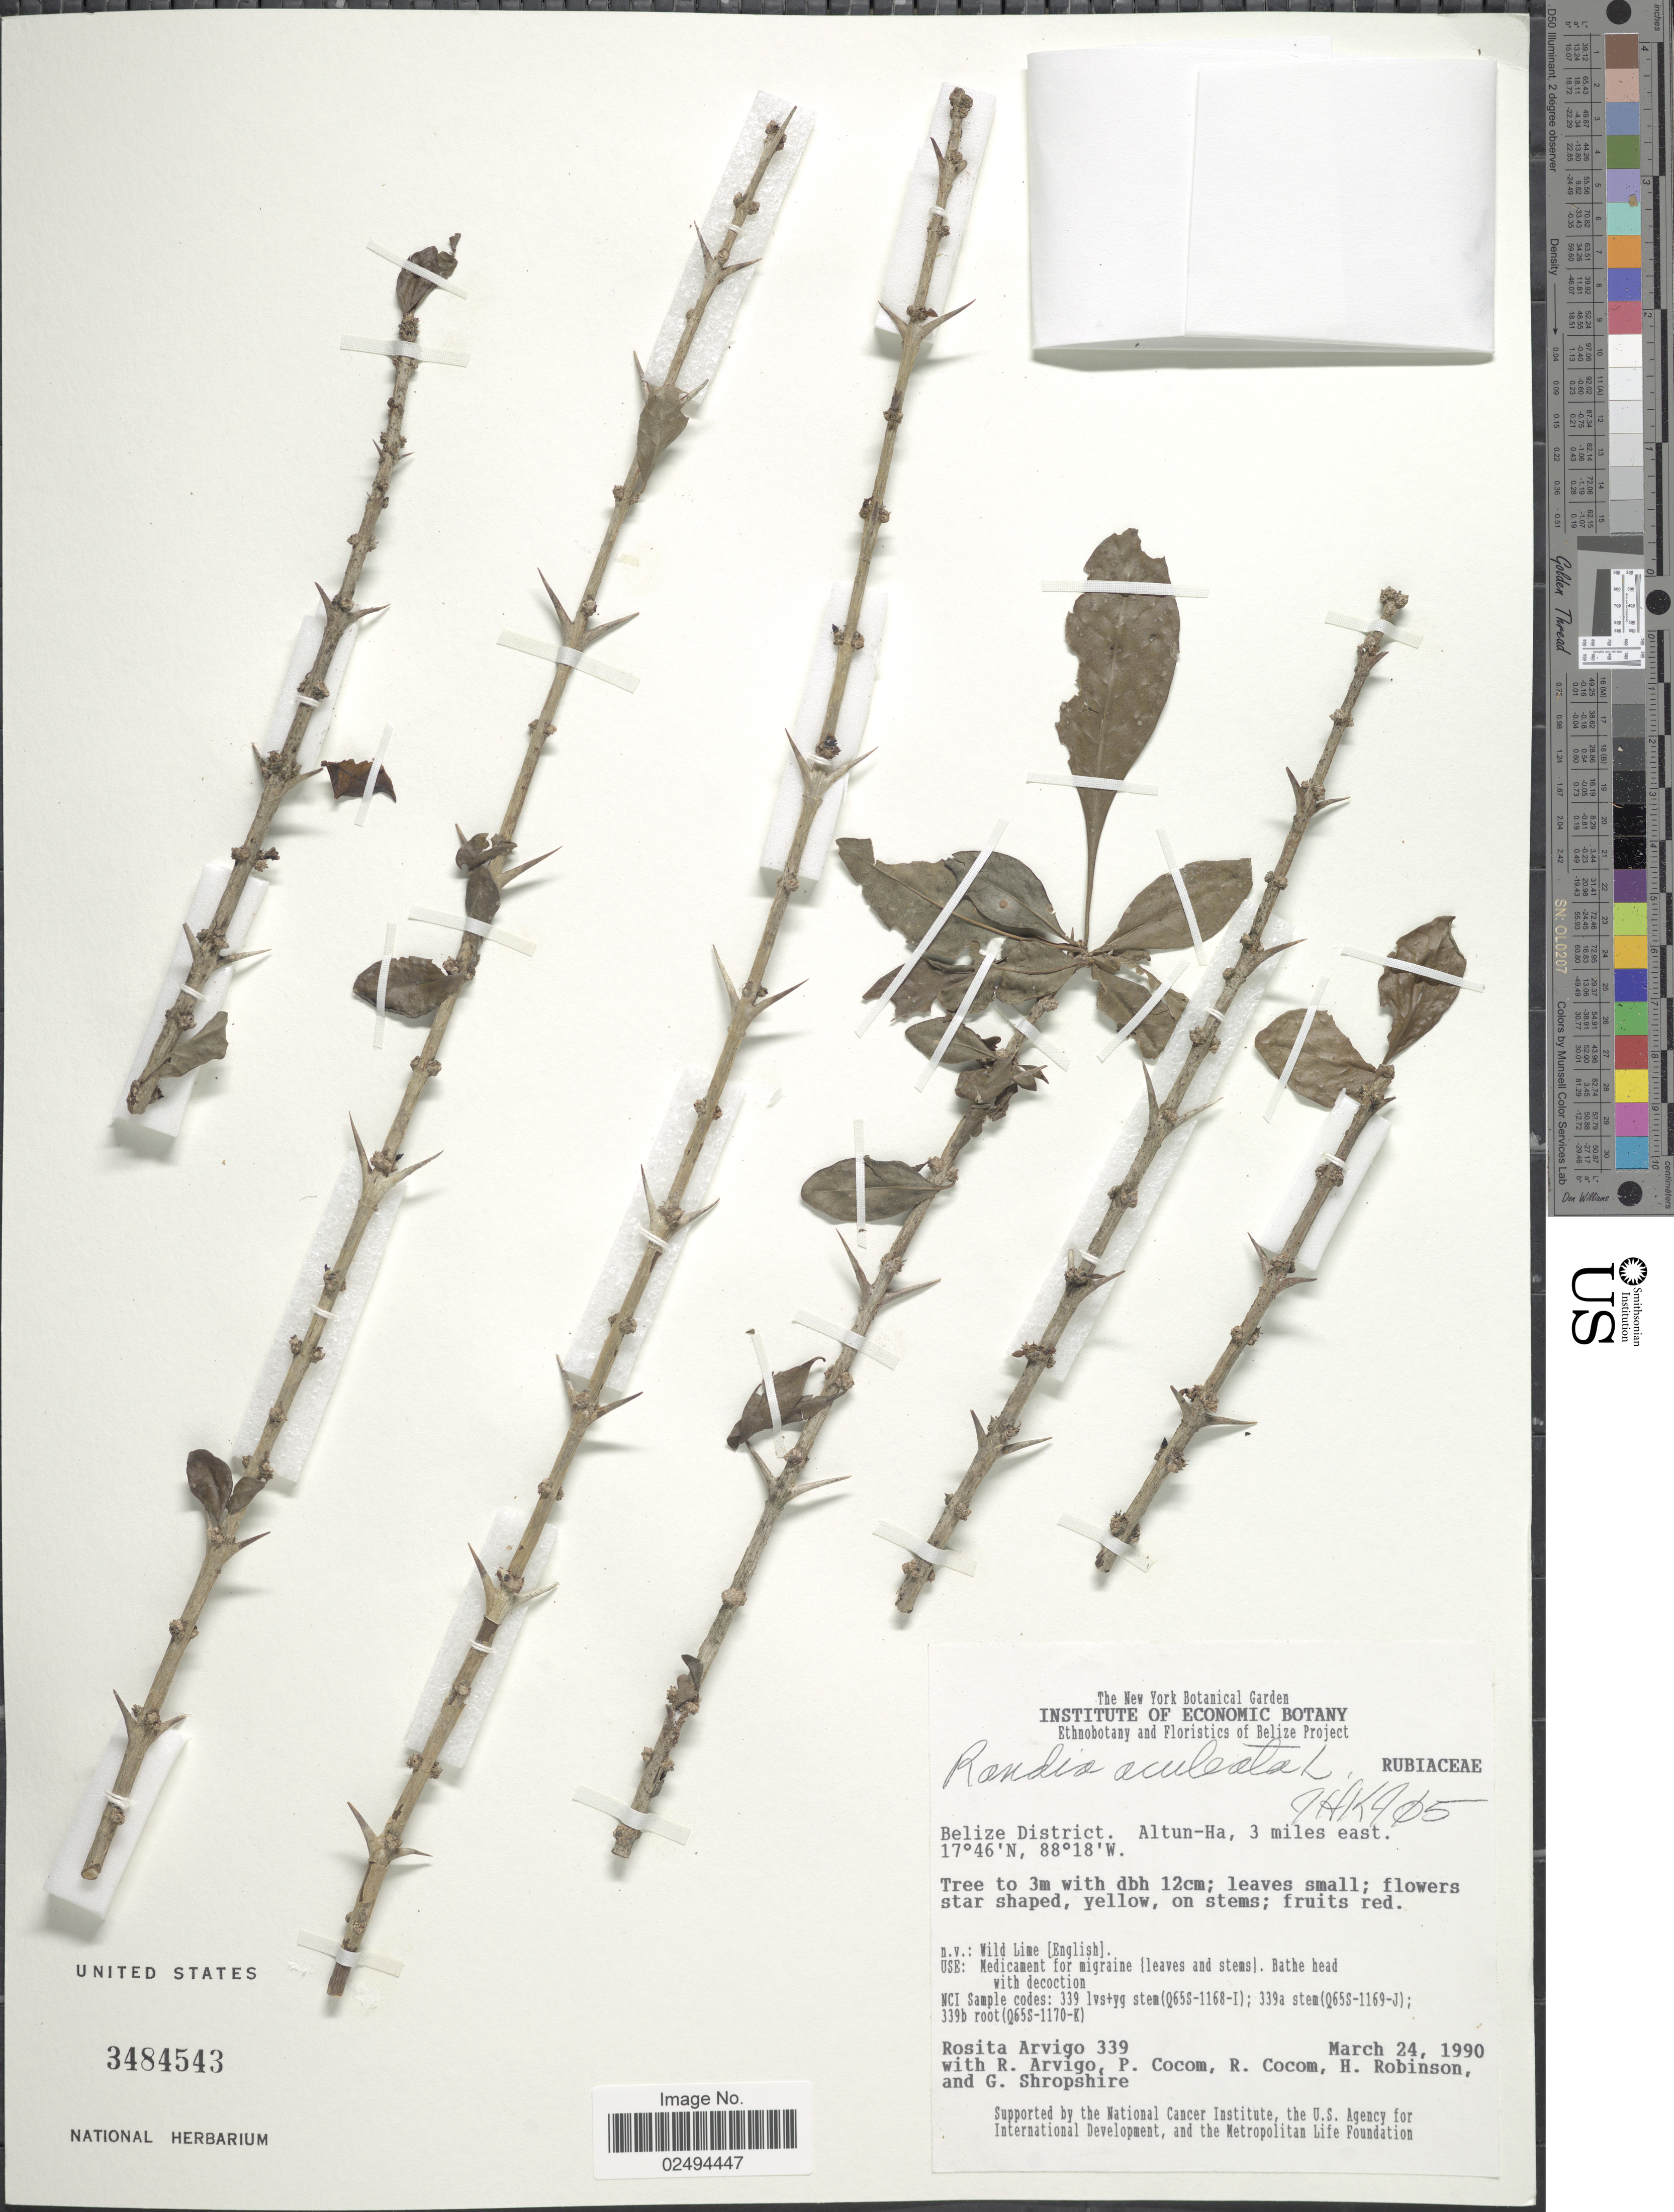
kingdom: Plantae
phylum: Tracheophyta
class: Magnoliopsida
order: Gentianales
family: Rubiaceae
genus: Randia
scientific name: Randia aculeata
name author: L.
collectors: R. Arvigo, R. Arvigo, P. Cocom, R. Cocom & et al.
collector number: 339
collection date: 1990-03-24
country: Belize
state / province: Belize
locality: Belize District. Altun-Ha, 3 miles east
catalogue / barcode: US 3484543